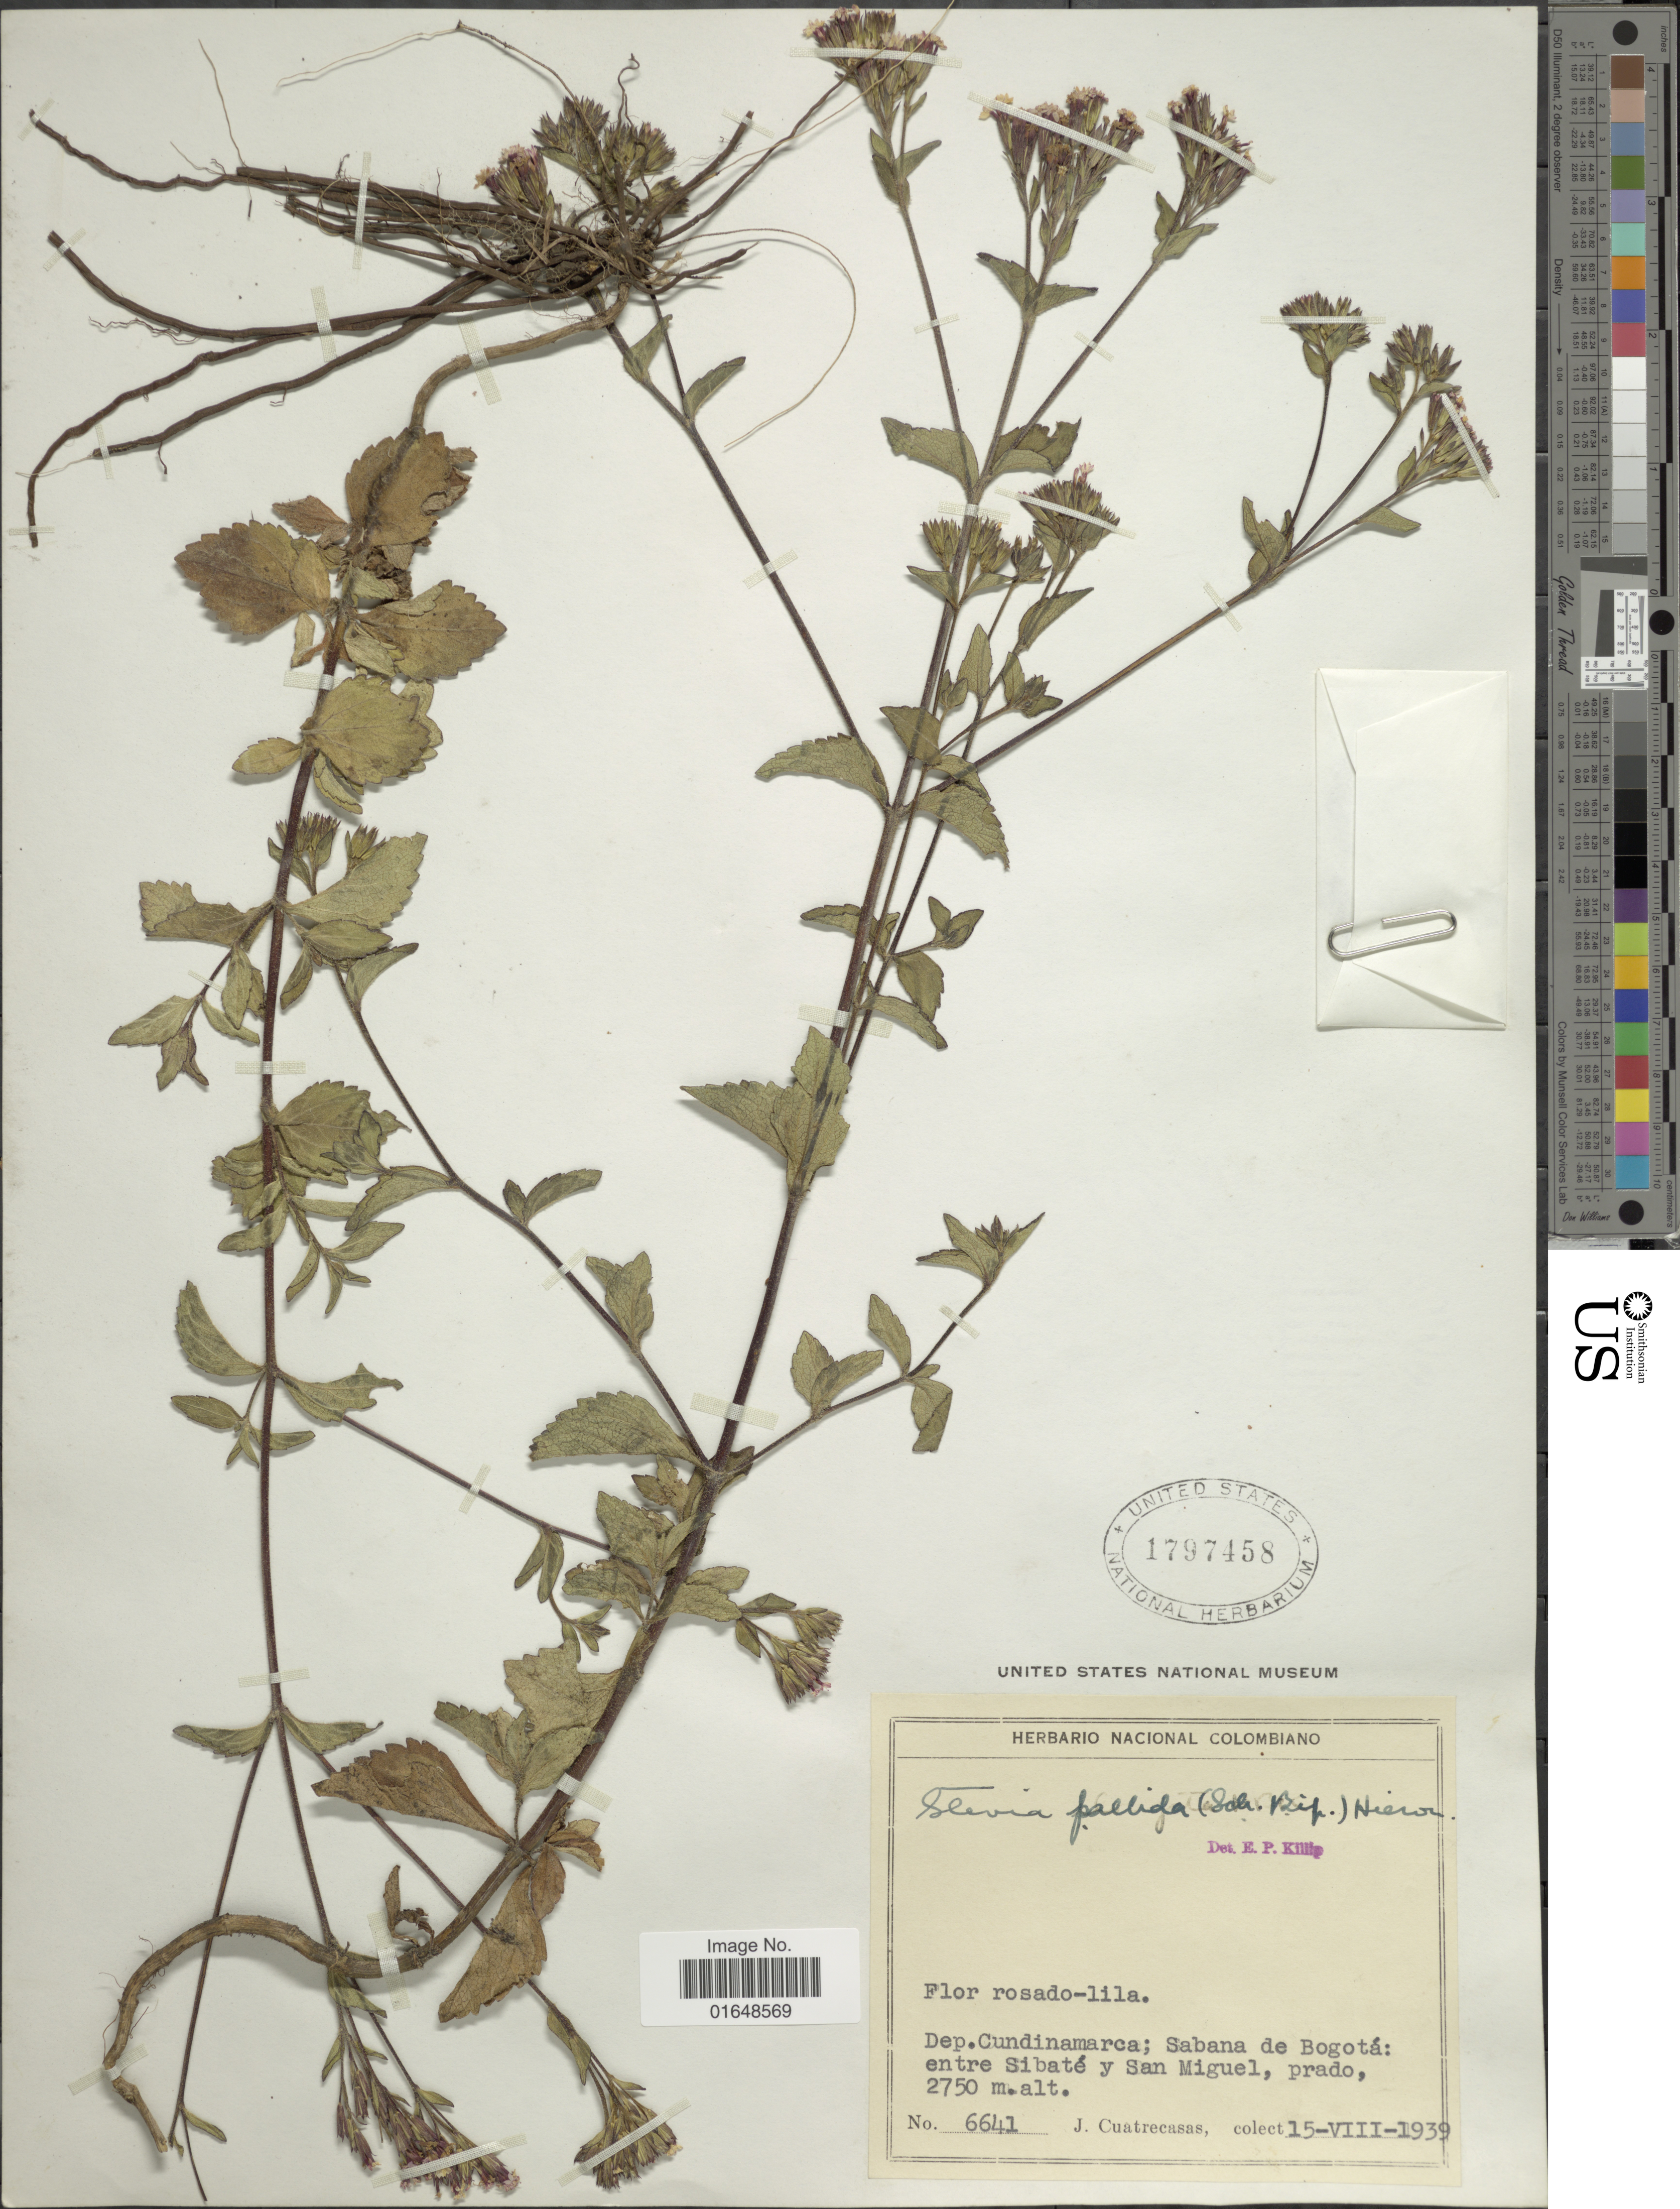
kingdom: Plantae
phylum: Tracheophyta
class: Magnoliopsida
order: Asterales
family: Asteraceae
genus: Stevia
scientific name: Stevia pallida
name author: Mart. in Baker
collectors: J. Cuatrecasas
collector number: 6641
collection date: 1939-08-15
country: Colombia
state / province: Cundinamarca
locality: Dep. Cundinamarca; Sabana de Bogotá; entre Sibaté y San Miguel, prado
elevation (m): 2750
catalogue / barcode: US 1797458